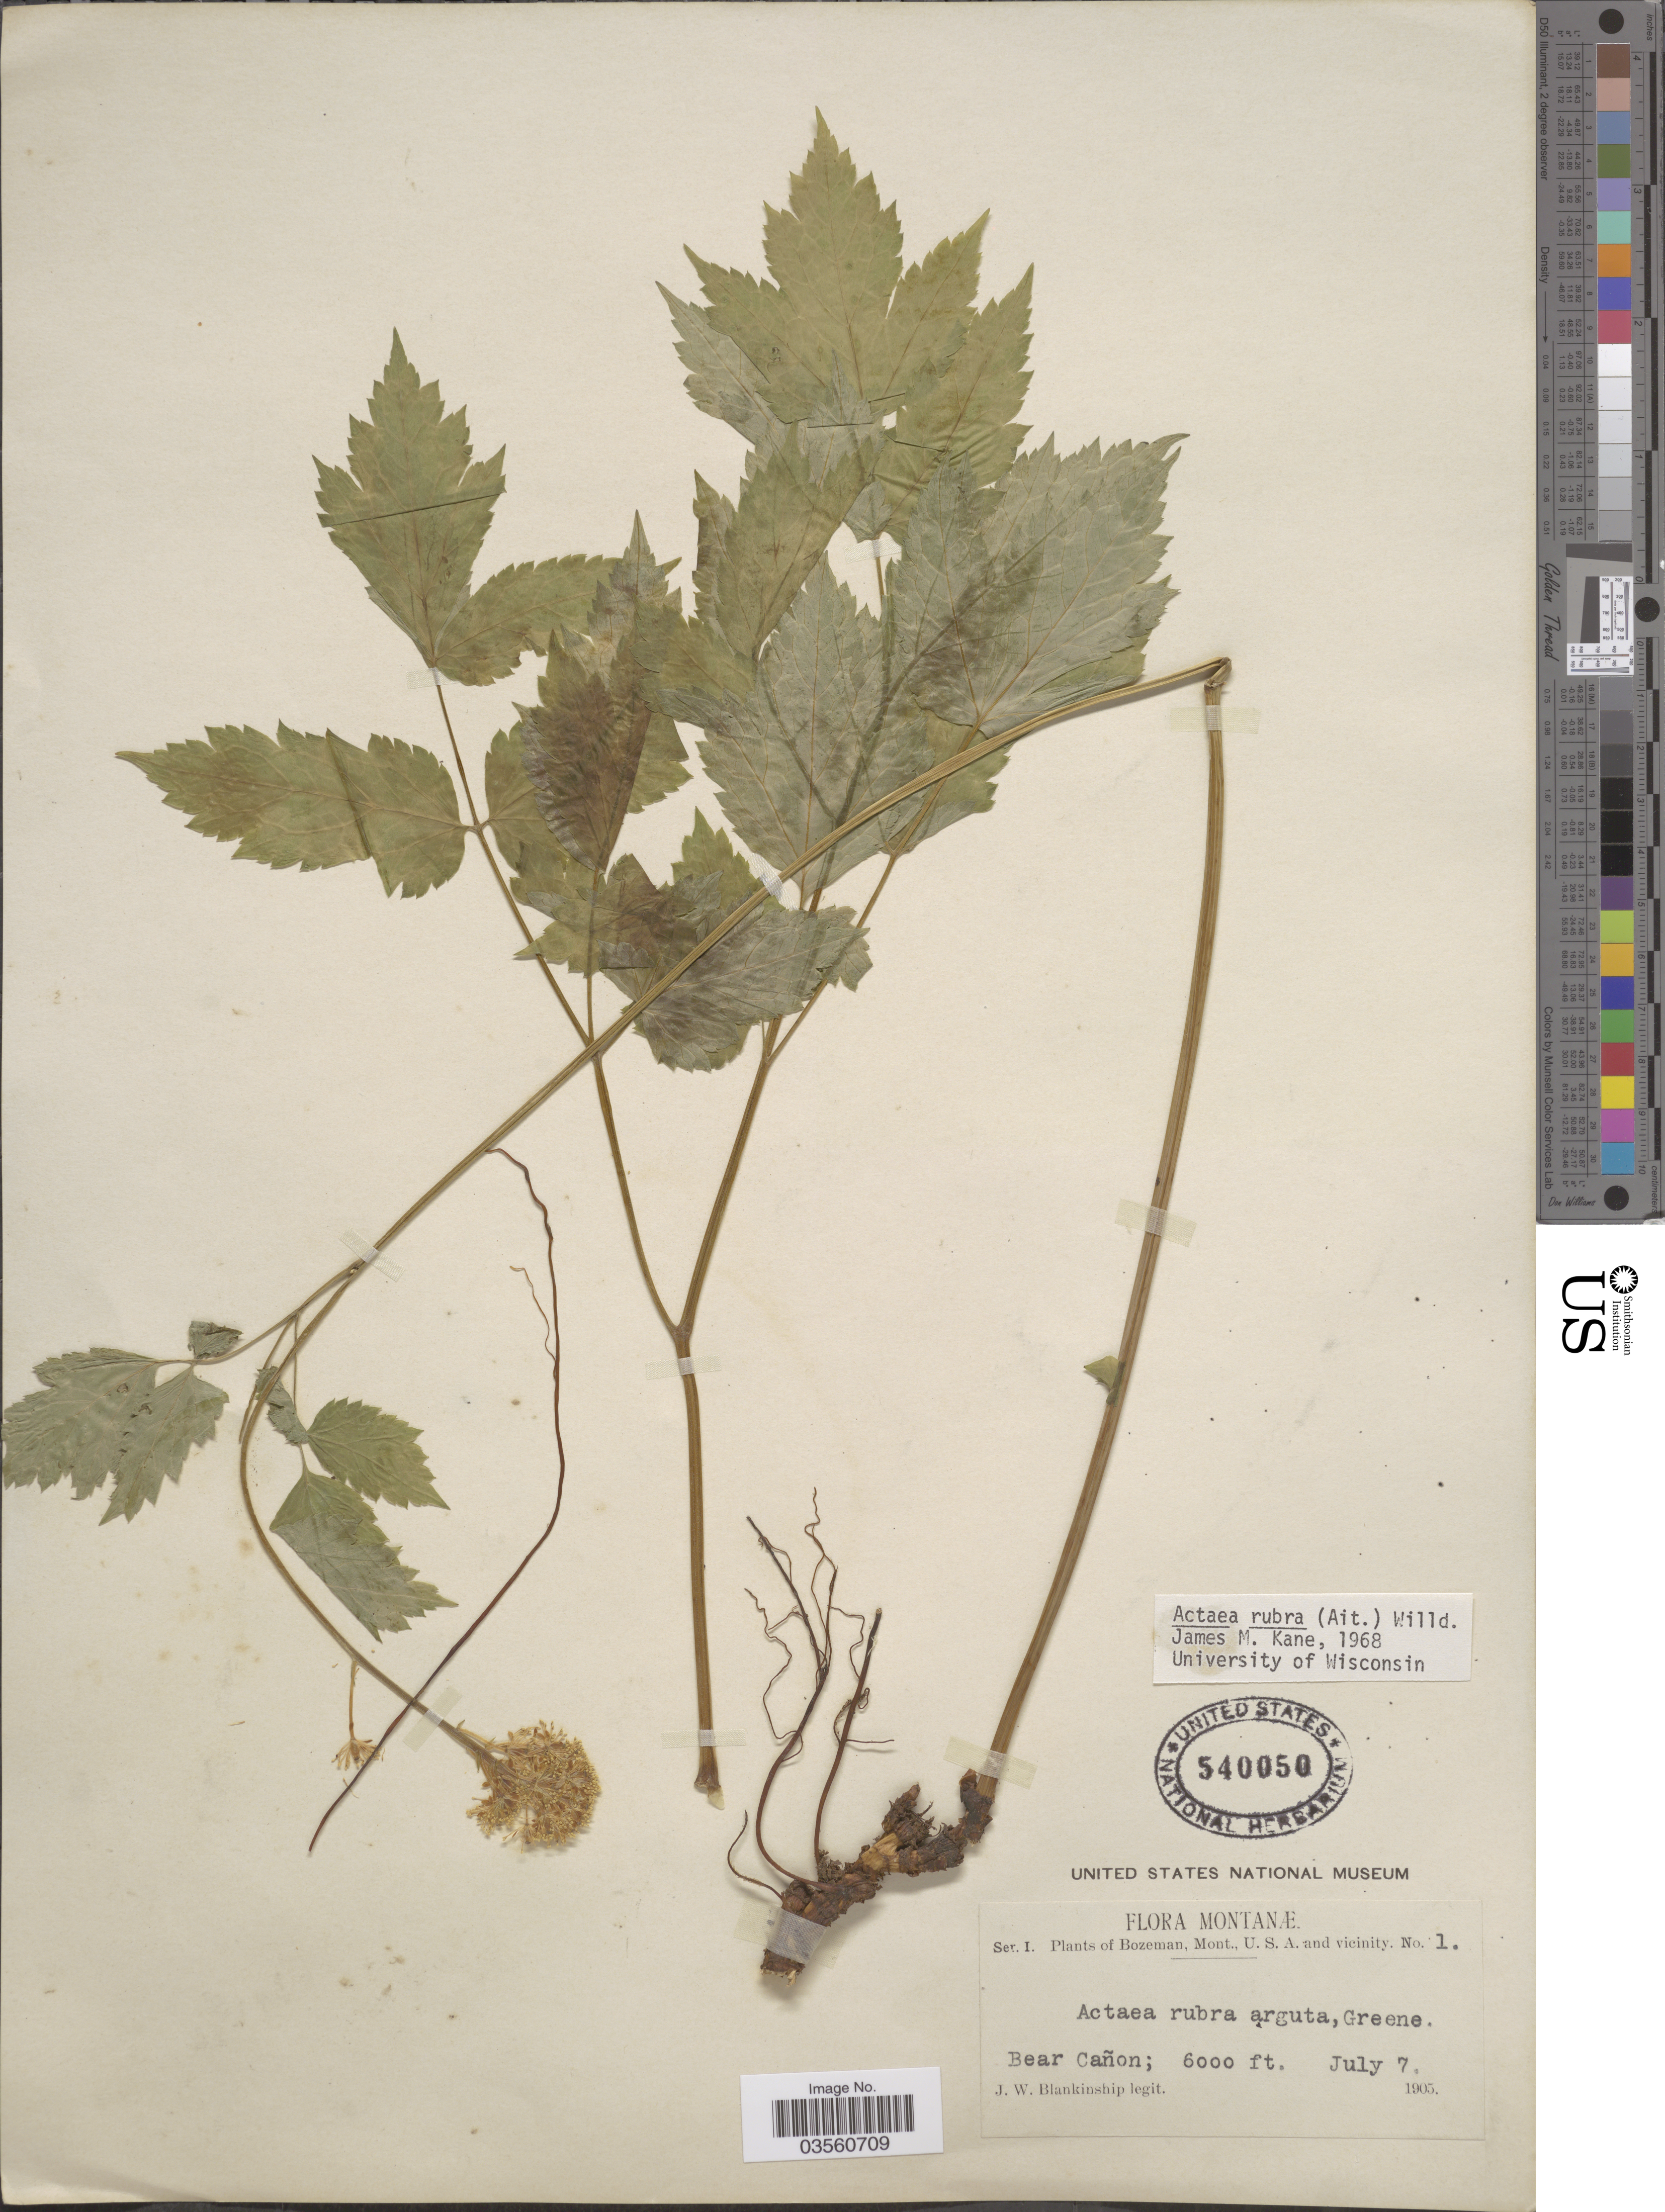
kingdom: Plantae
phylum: Tracheophyta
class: Magnoliopsida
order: Ranunculales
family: Ranunculaceae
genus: Actaea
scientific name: Actaea rubra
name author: (Aiton) Willd.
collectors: J. W. Blankinship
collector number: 1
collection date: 1905-07-07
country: United States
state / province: Montana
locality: Bozeman, Mont., U.S.A. and vicinity. Bear Cañon.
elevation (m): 1829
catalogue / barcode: US 540050